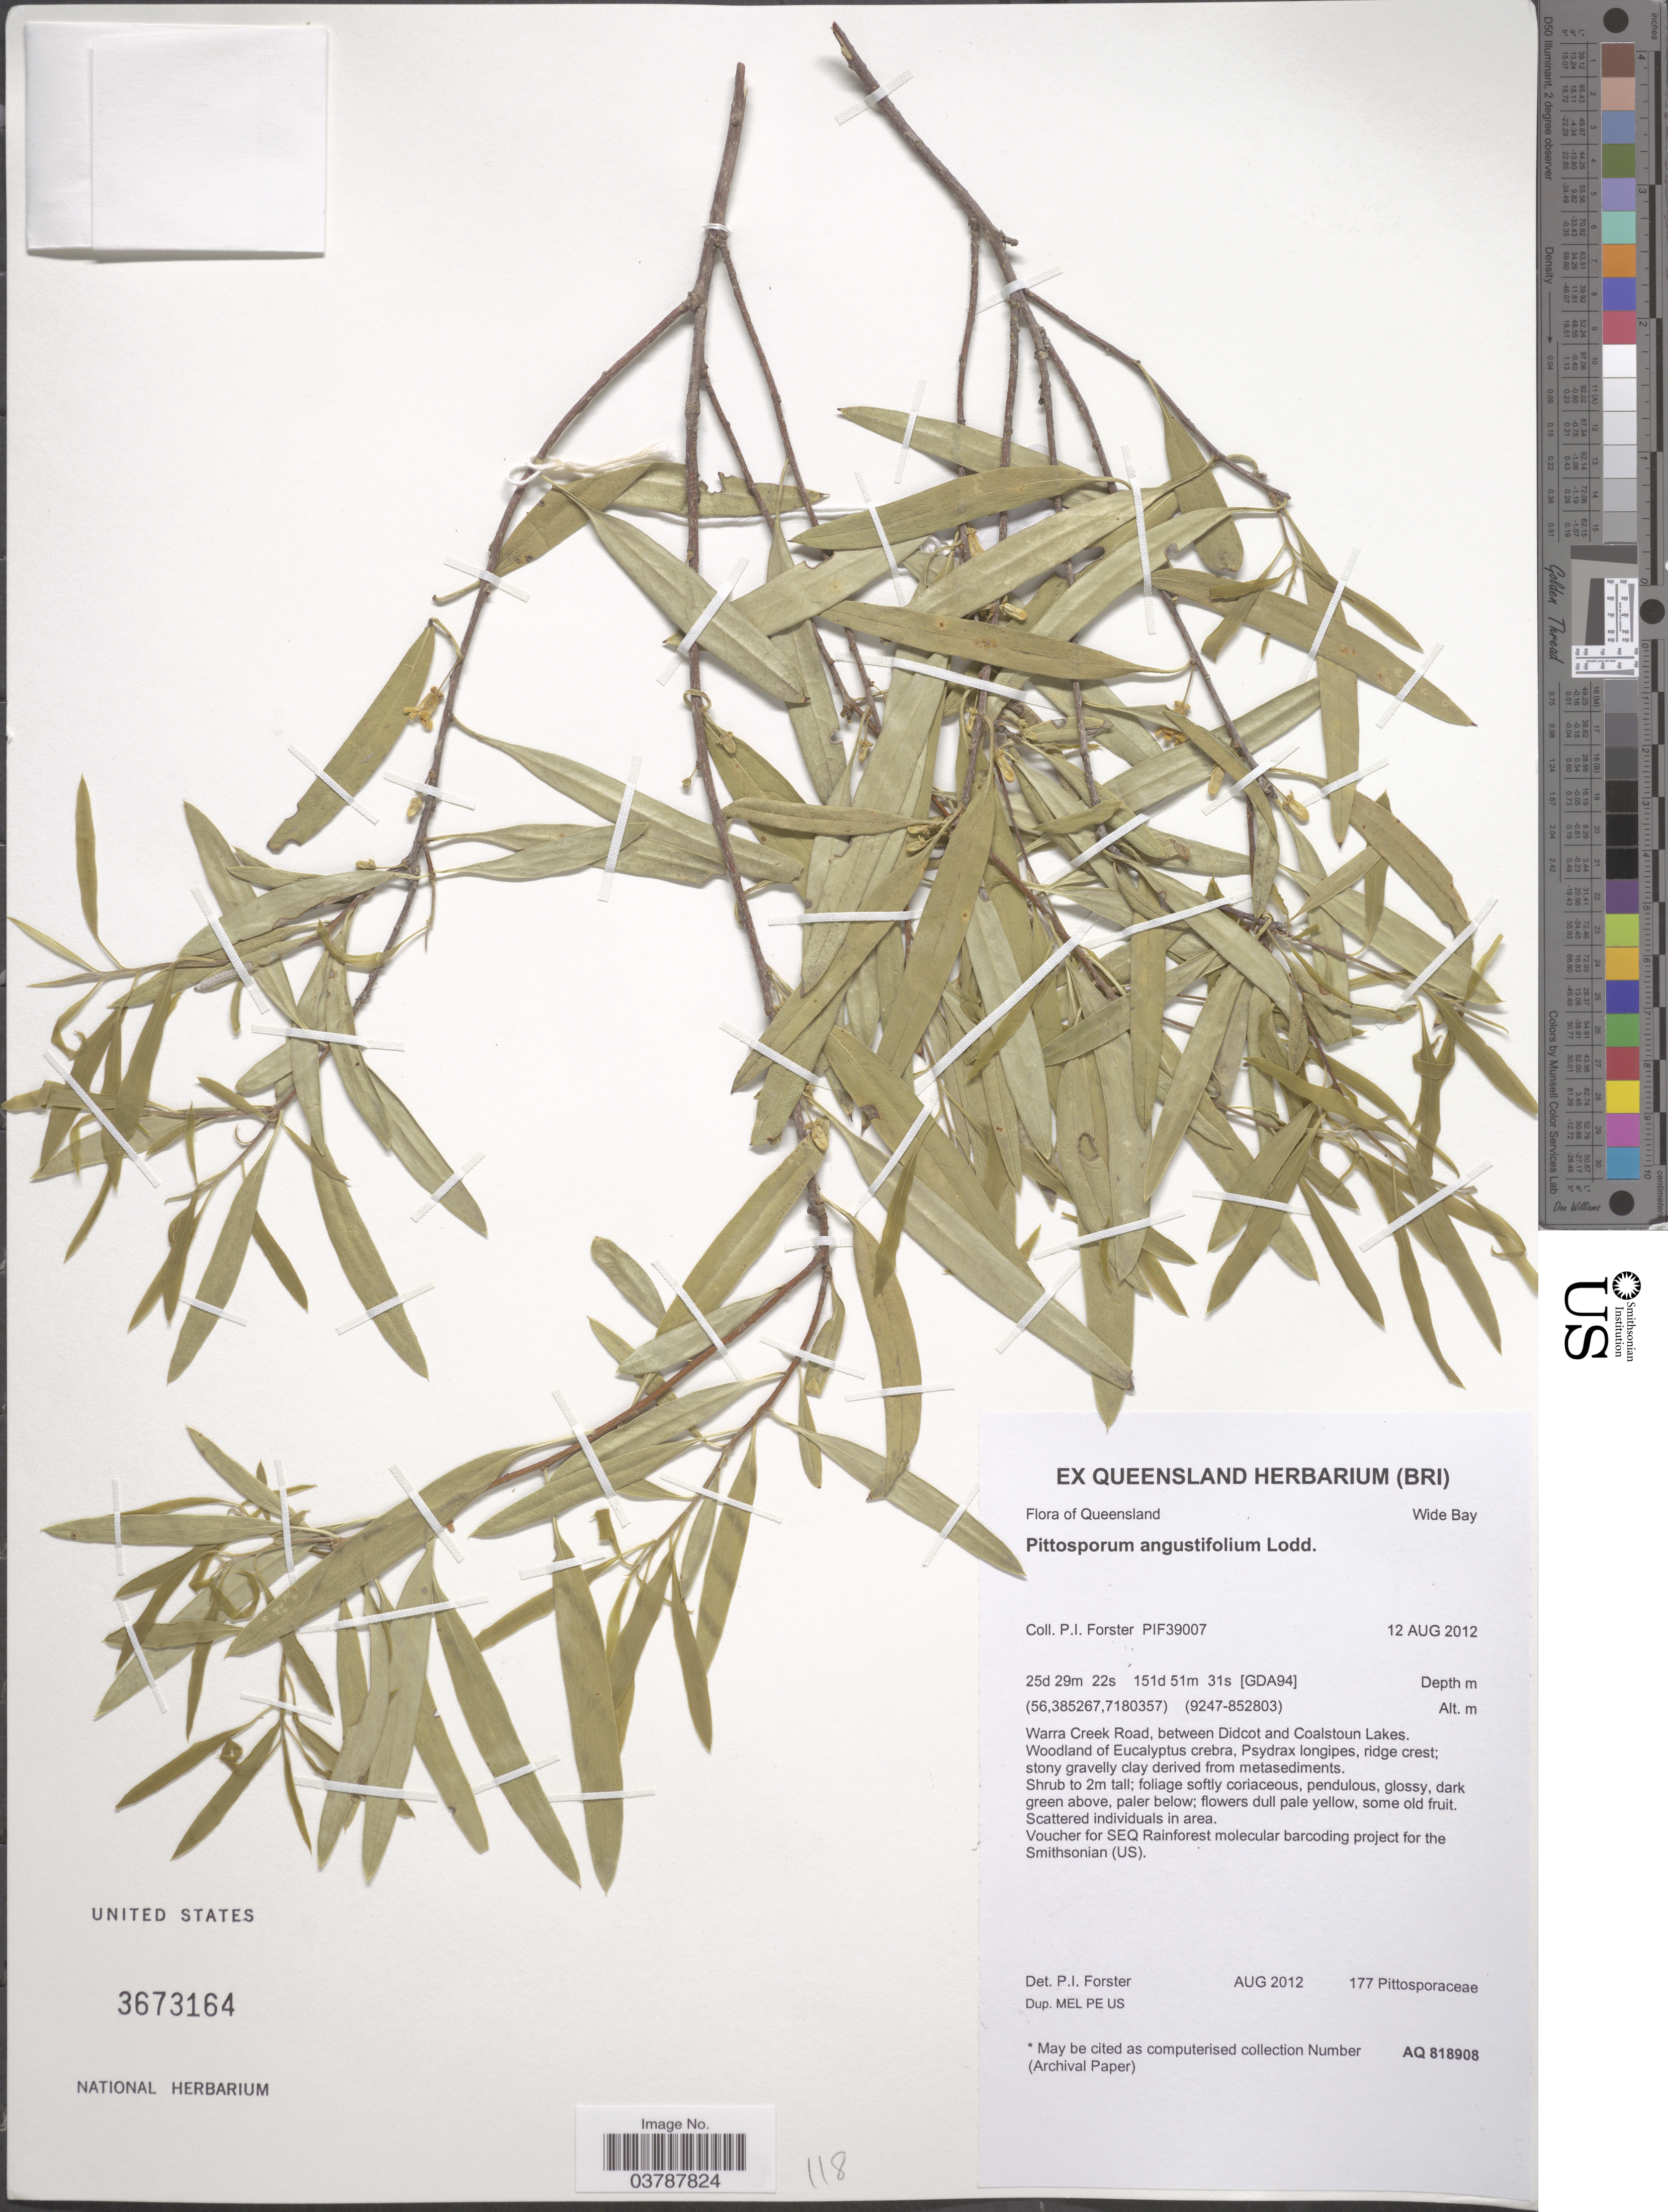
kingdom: Plantae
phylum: Tracheophyta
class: Magnoliopsida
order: Apiales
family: Pittosporaceae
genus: Pittosporum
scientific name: Pittosporum angustifolium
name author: G. Lodd.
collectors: P. Forster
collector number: PIF39007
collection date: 2012-08-12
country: Australia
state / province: Queensland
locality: Wide Bay. Warra Creek Road, between Didcot and Coalstoun Lakes.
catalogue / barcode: US 3673164